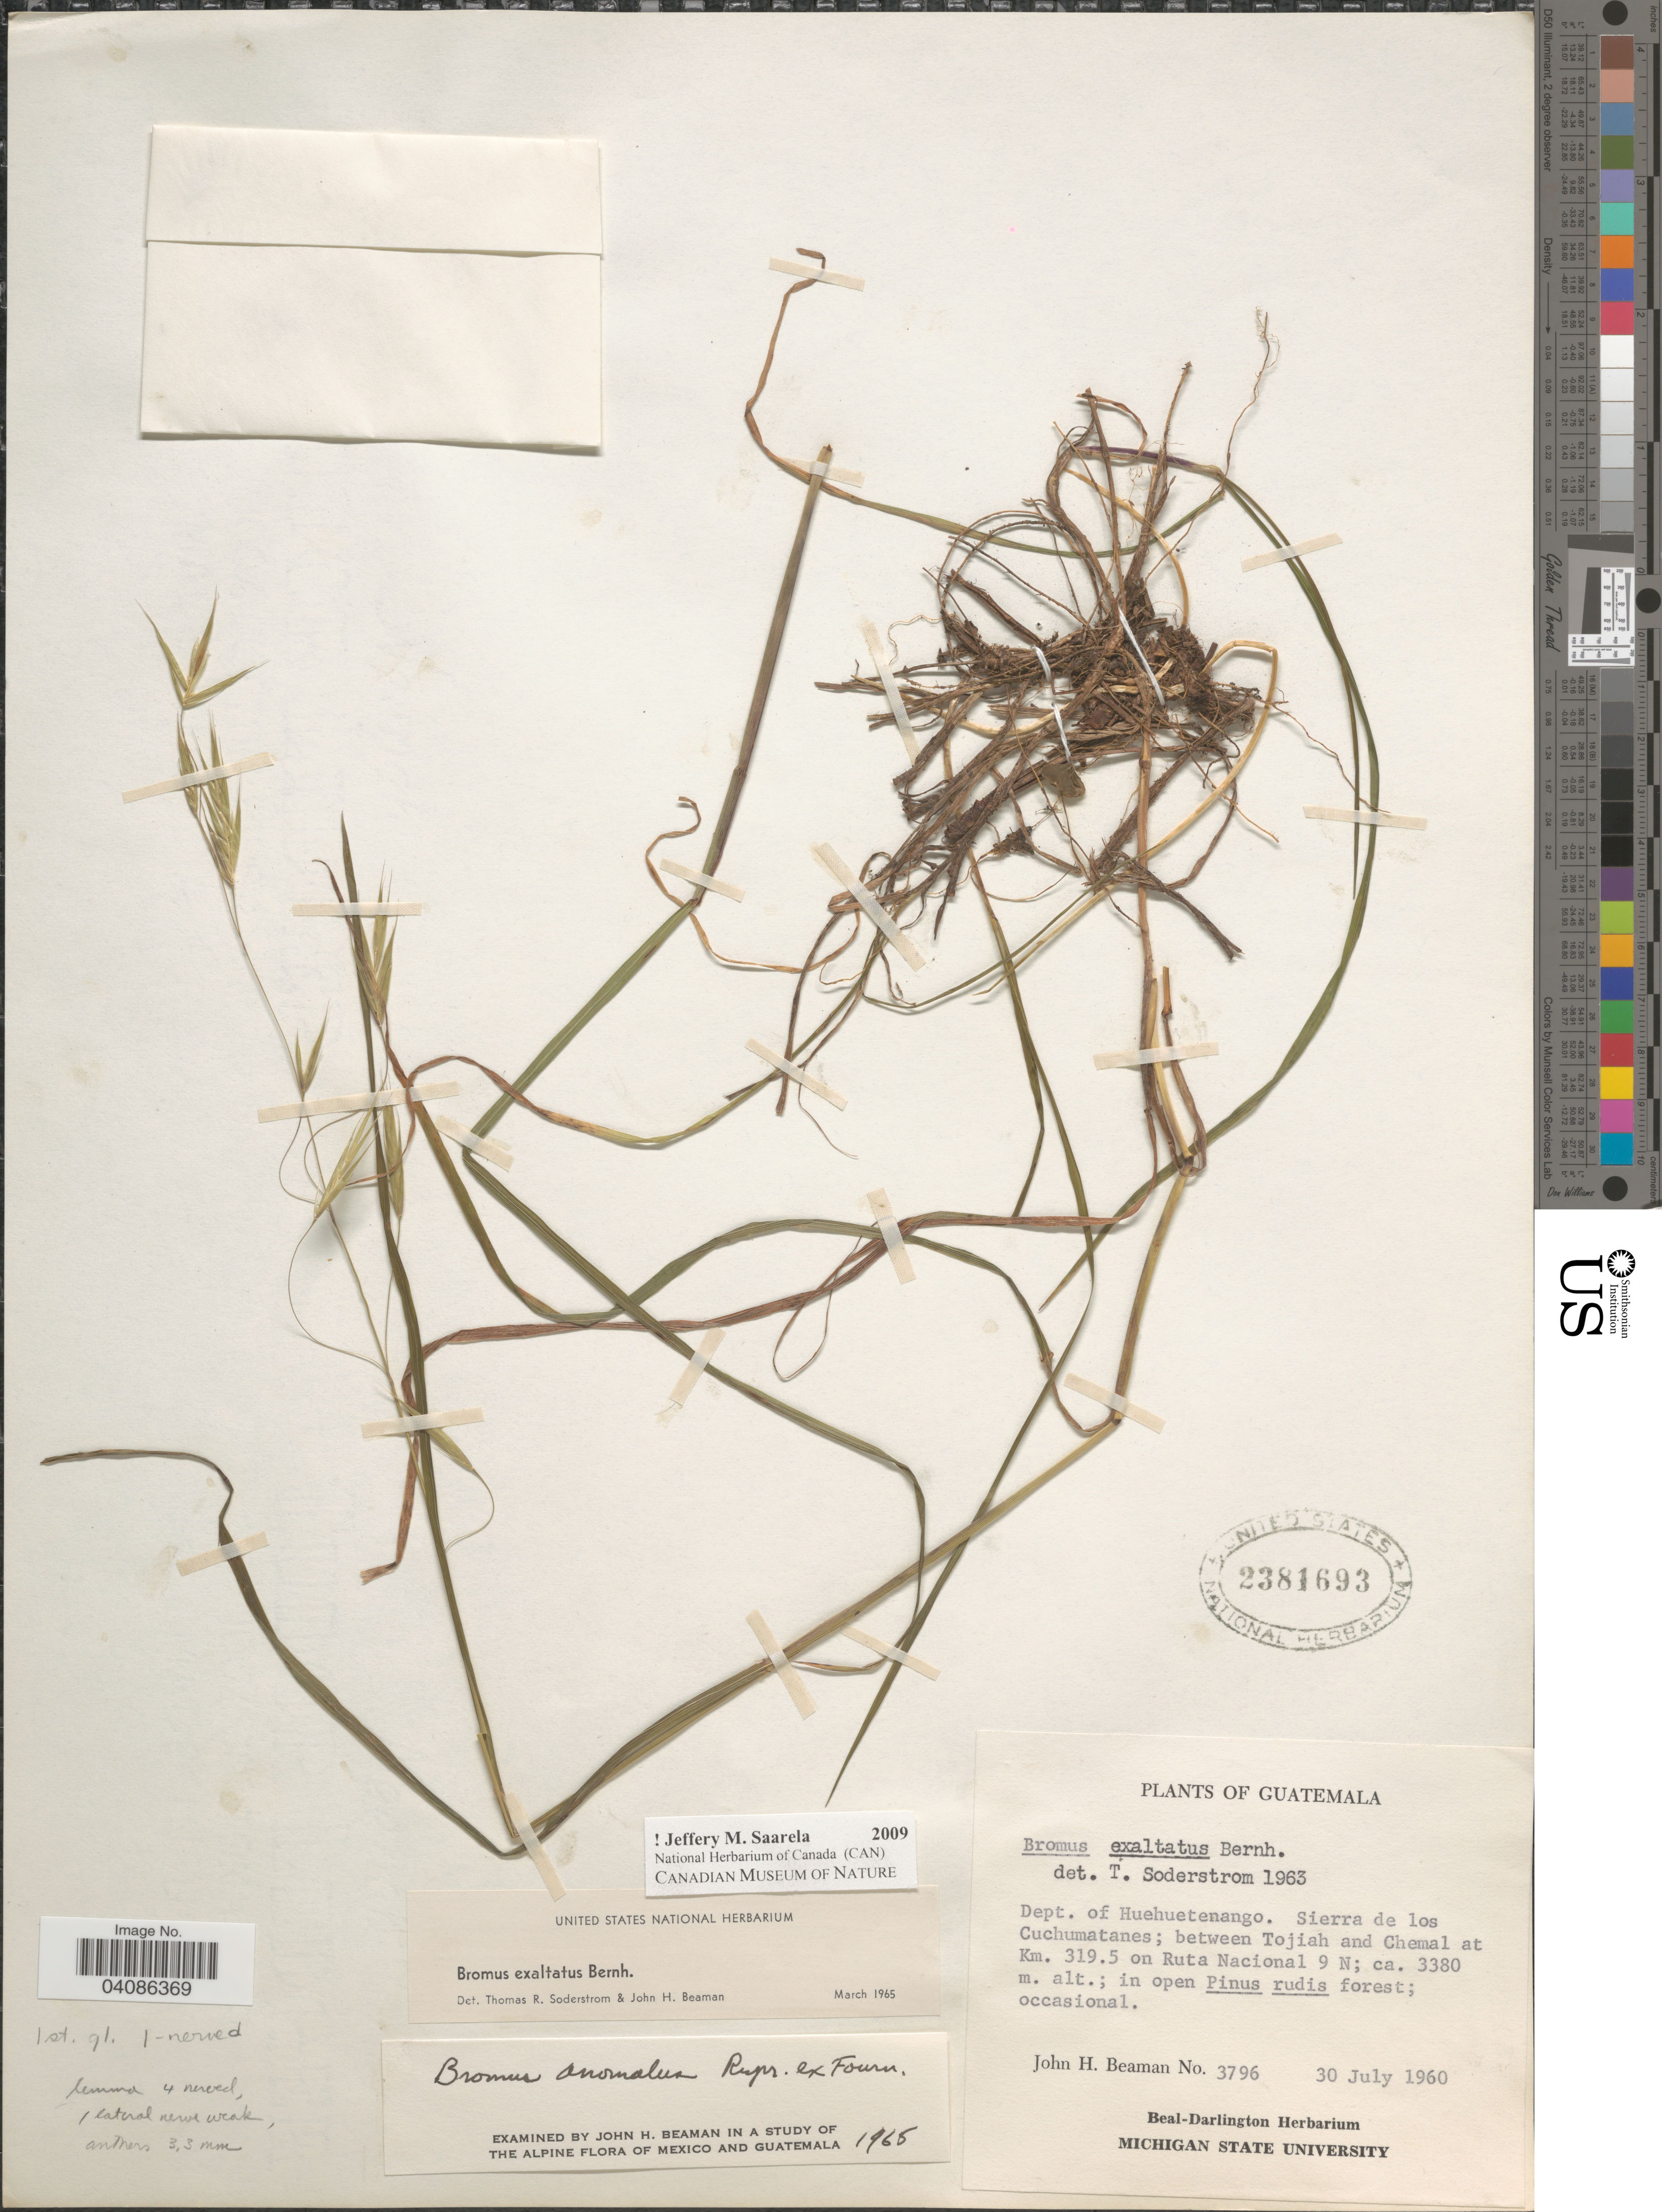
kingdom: Plantae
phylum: Tracheophyta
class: Liliopsida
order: Poales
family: Poaceae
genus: Bromus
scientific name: Bromus exaltatus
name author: Bernhardi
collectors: J. H. Beaman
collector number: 3796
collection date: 1960-07-30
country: Guatemala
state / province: Huehuetenango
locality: Dept. of Huehuetenango. Sierra de los Cuchumatanes; between Tojiah and Chemal at Km. 319.5 on Ruta Nacional 9 N.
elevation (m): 3380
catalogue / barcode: US 2381693